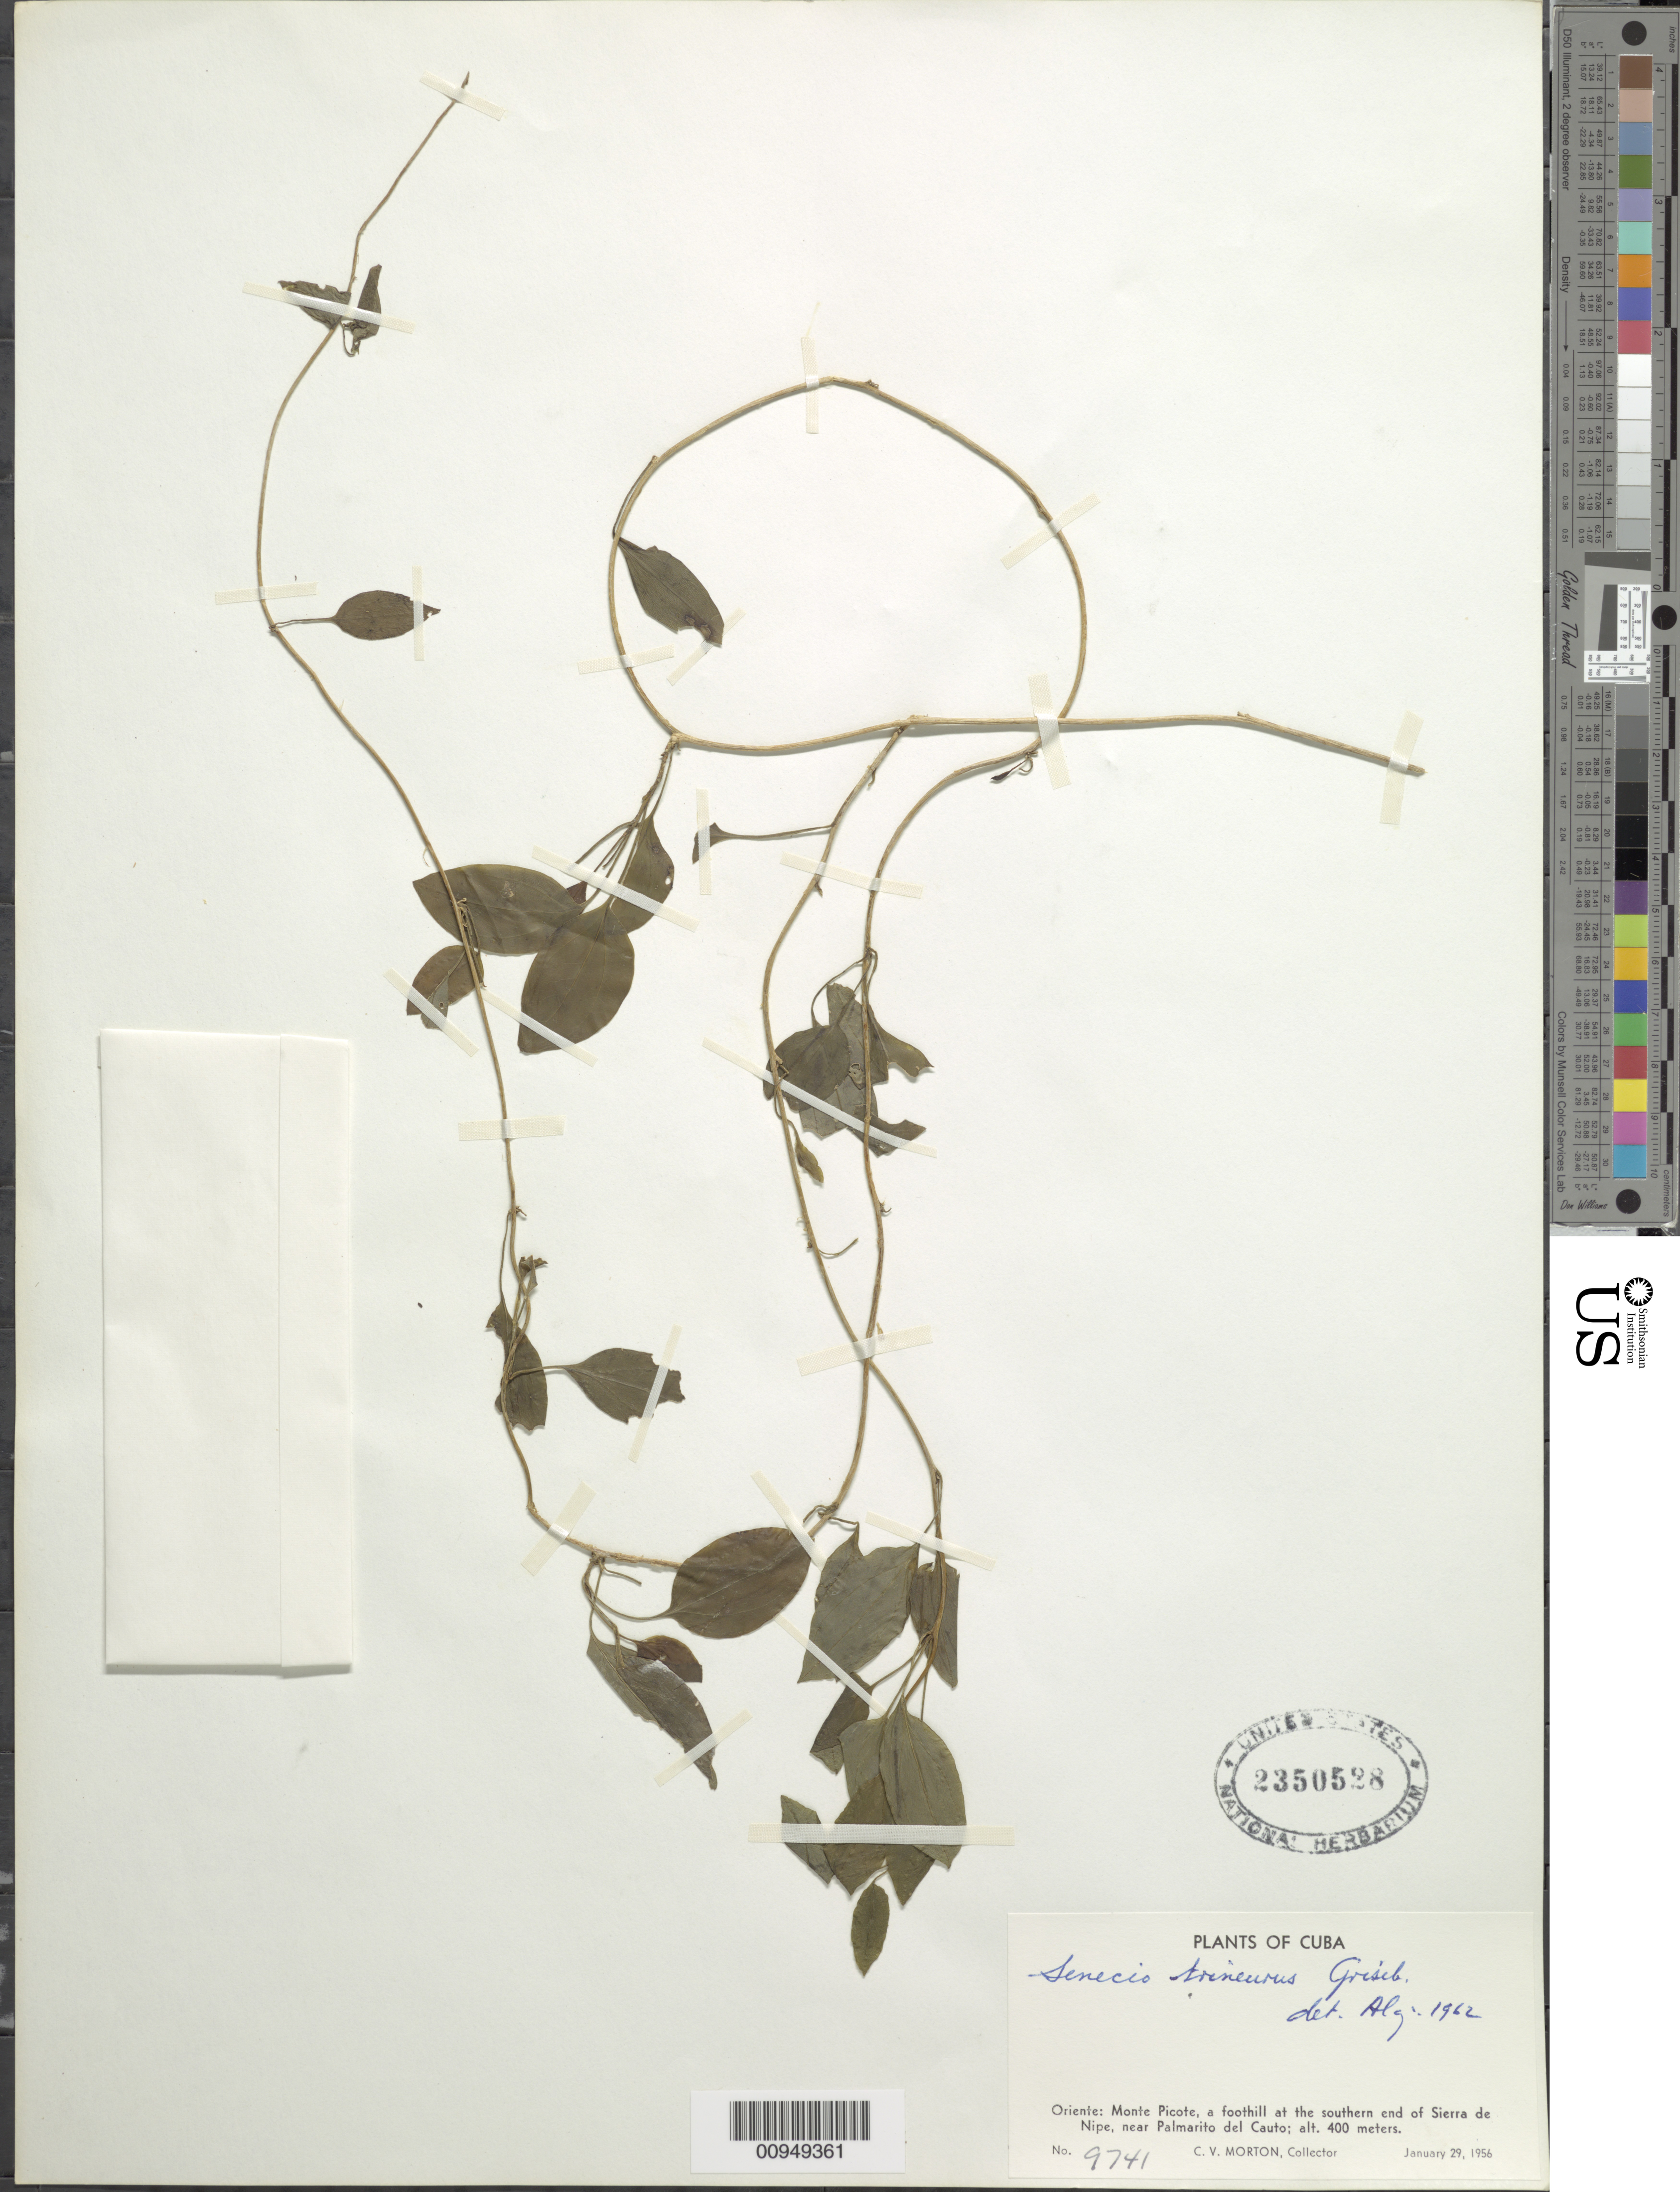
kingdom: Plantae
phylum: Tracheophyta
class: Magnoliopsida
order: Asterales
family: Asteraceae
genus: Sinosenecio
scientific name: Sinosenecio trinervius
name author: (M.C. Chang) B. Nord.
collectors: C. V. Morton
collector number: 9741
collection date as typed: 29 Jan 1956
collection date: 1956-01-29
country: Cuba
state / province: Holguín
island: Cuba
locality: Monte Picote, a foothill at the southern end of Sierra de Nipe, near Palmarito del Cauto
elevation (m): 400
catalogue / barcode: US 2350528